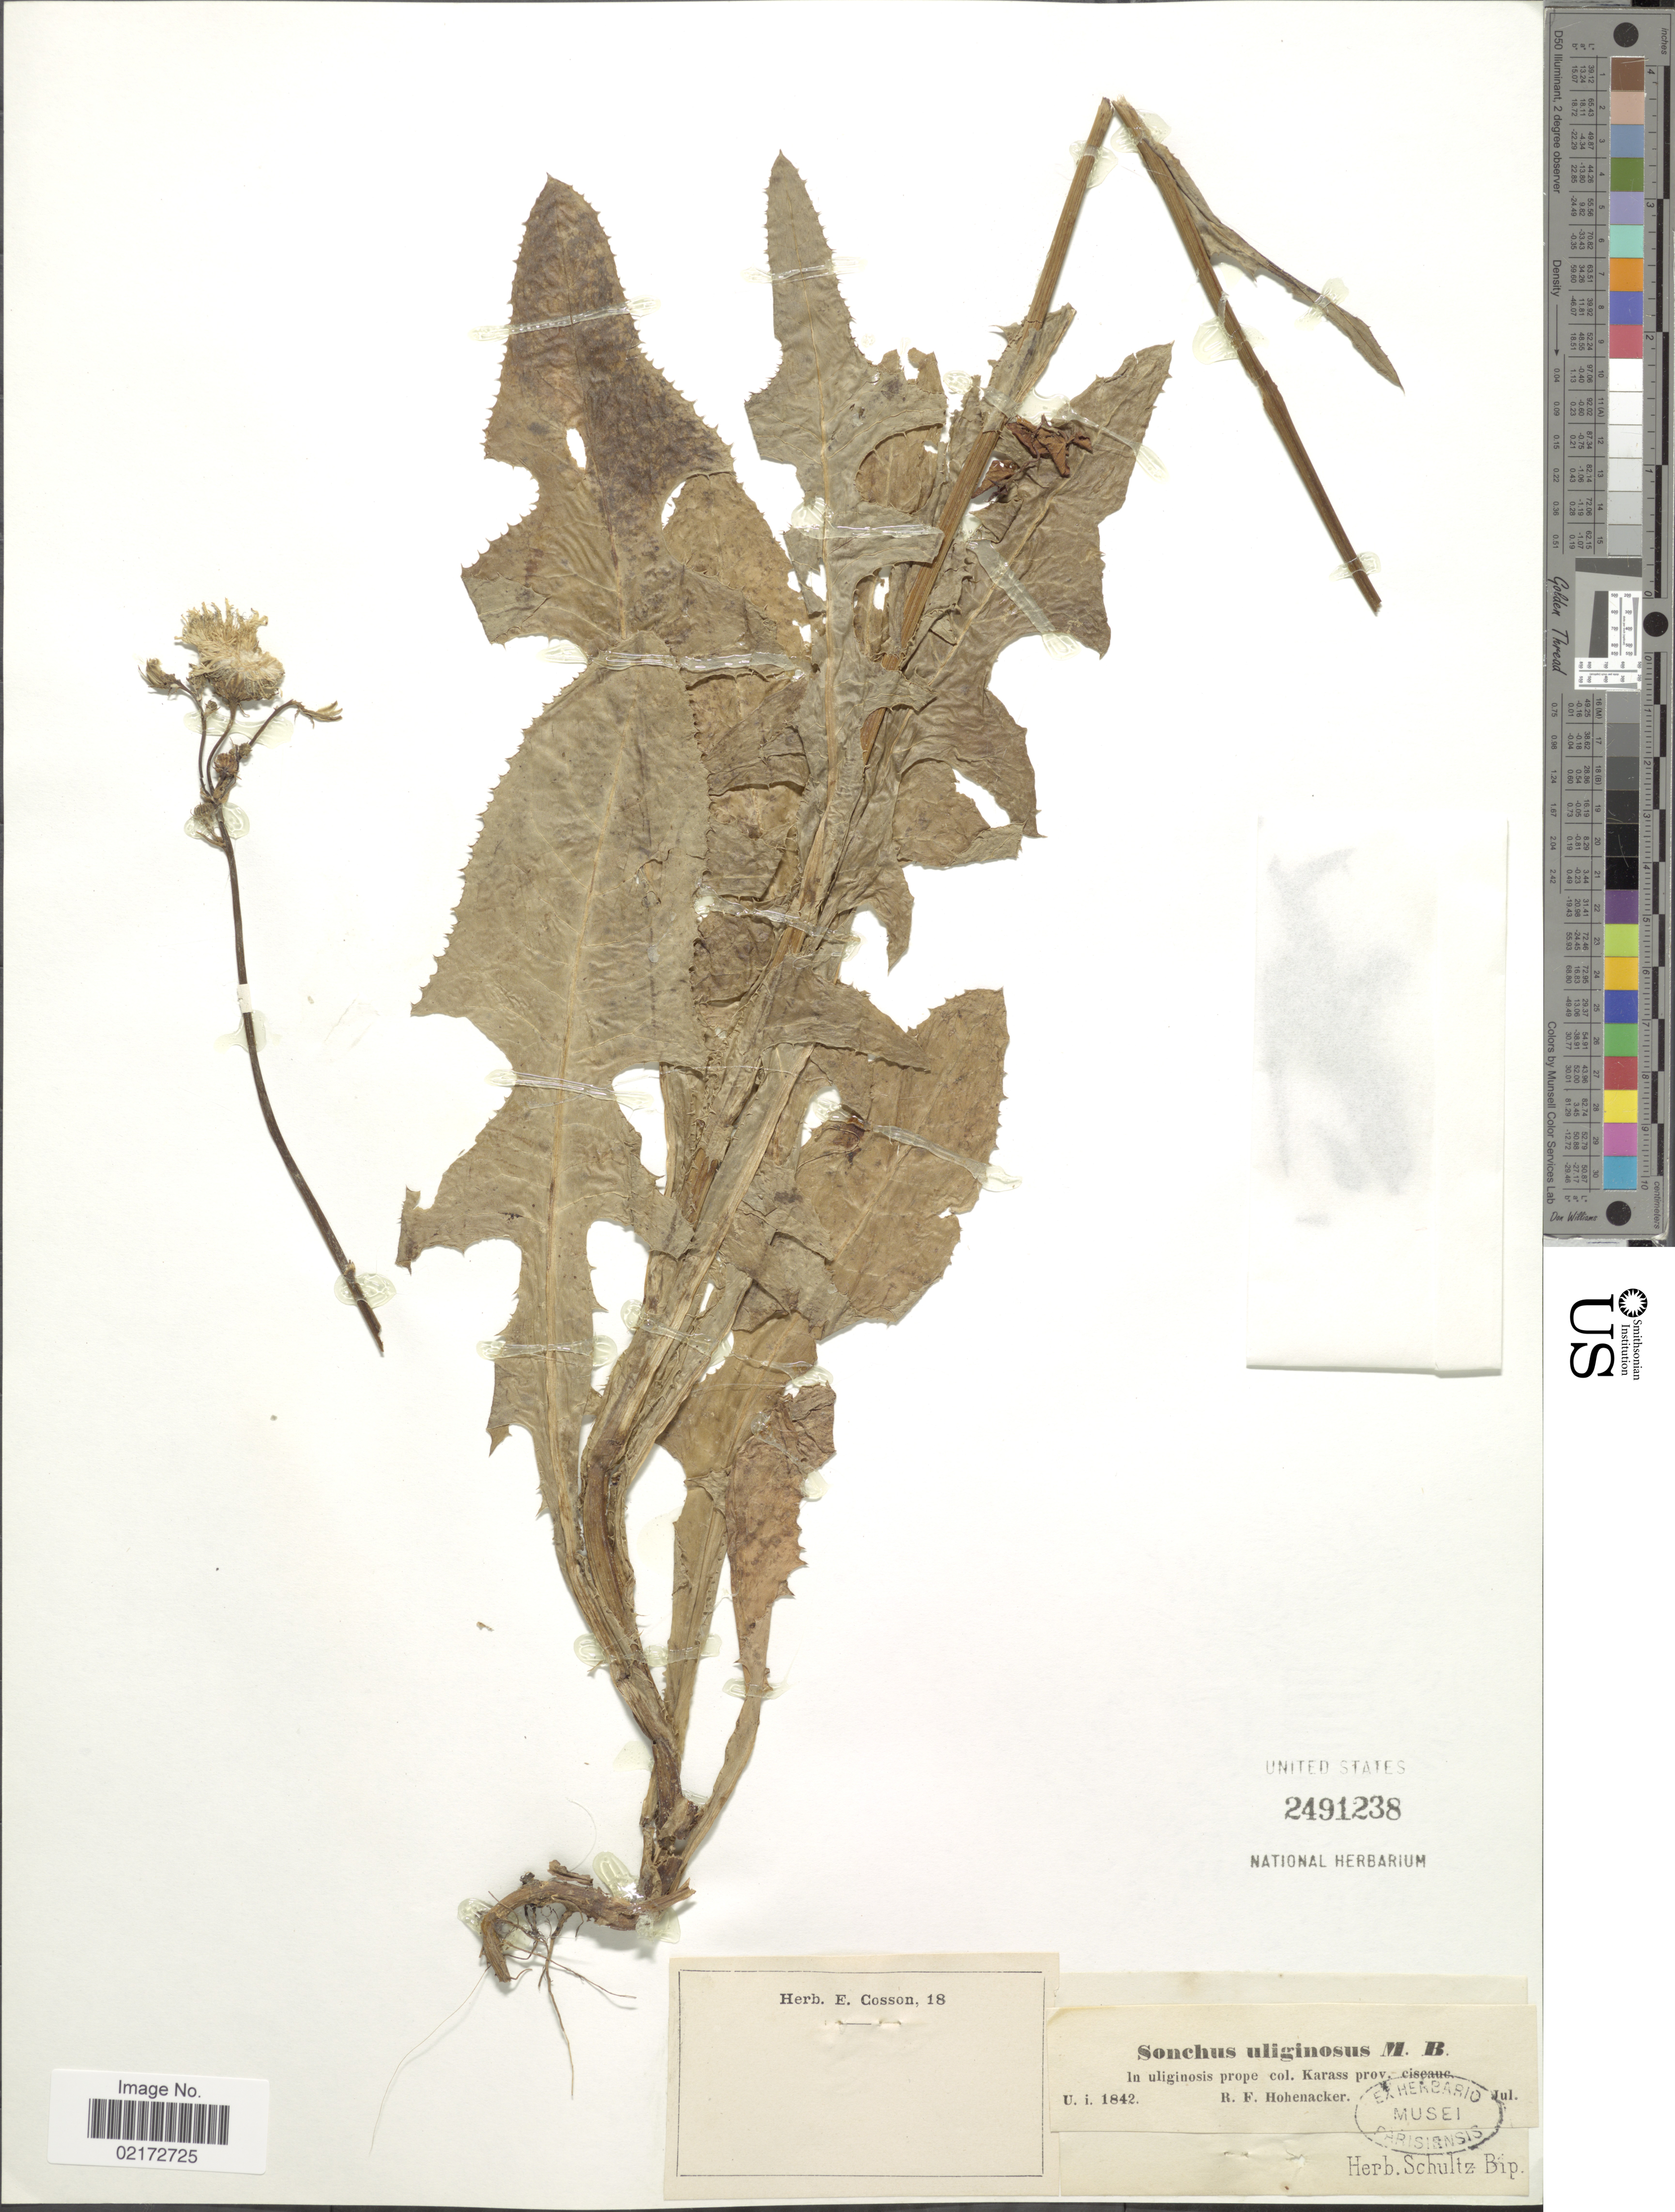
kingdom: Plantae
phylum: Tracheophyta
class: Magnoliopsida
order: Asterales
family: Asteraceae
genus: Sonchus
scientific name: Sonchus arvensis subsp. uliginosus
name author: (M. Bieb.) Nyman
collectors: R. F. Hohenacker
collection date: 1842-07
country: Namibia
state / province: Karas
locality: In uliginosis prope col. Karass prov. ciseauc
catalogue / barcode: US 2491238